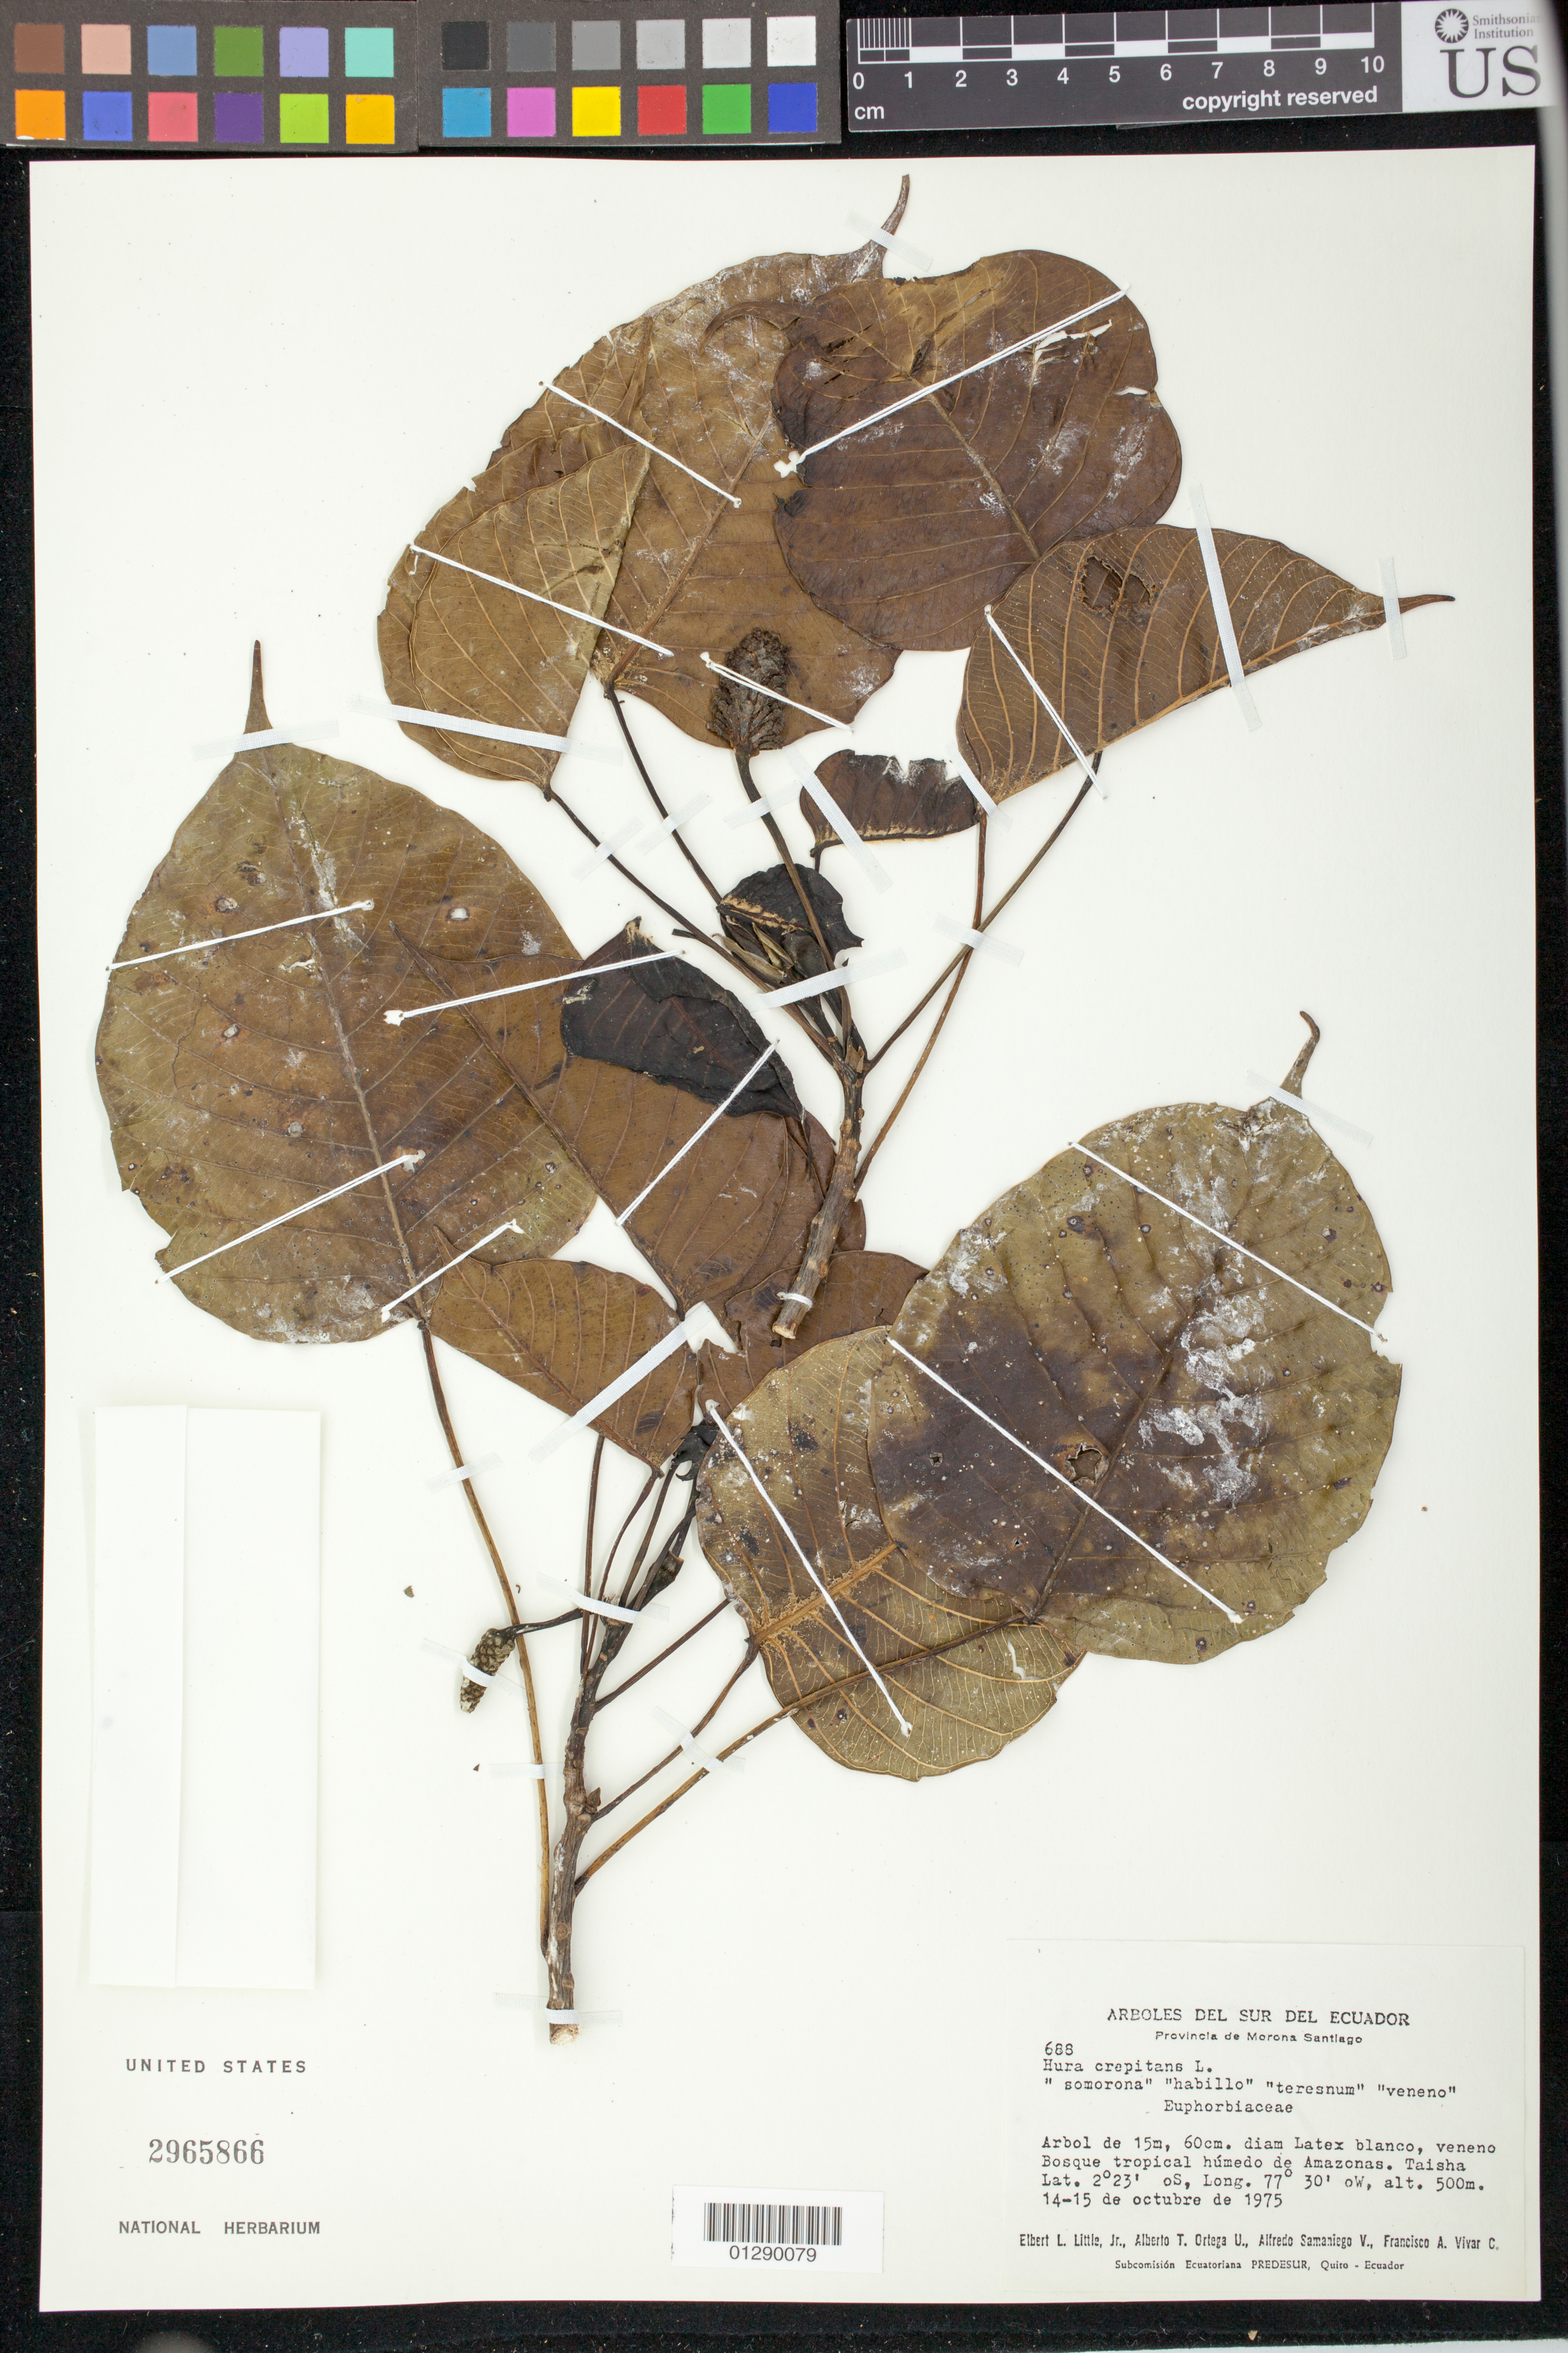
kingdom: Plantae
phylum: Tracheophyta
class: Magnoliopsida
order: Malpighiales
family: Euphorbiaceae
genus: Hura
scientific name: Hura crepitans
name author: L.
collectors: E. L. Little, A. T. Ortega U., A. V. Samaniego & F. A. Vivar C.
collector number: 688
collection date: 1975-10-14/1975-10-15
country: Ecuador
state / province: Morona-Santiago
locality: Taisha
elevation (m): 500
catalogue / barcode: US 2965866